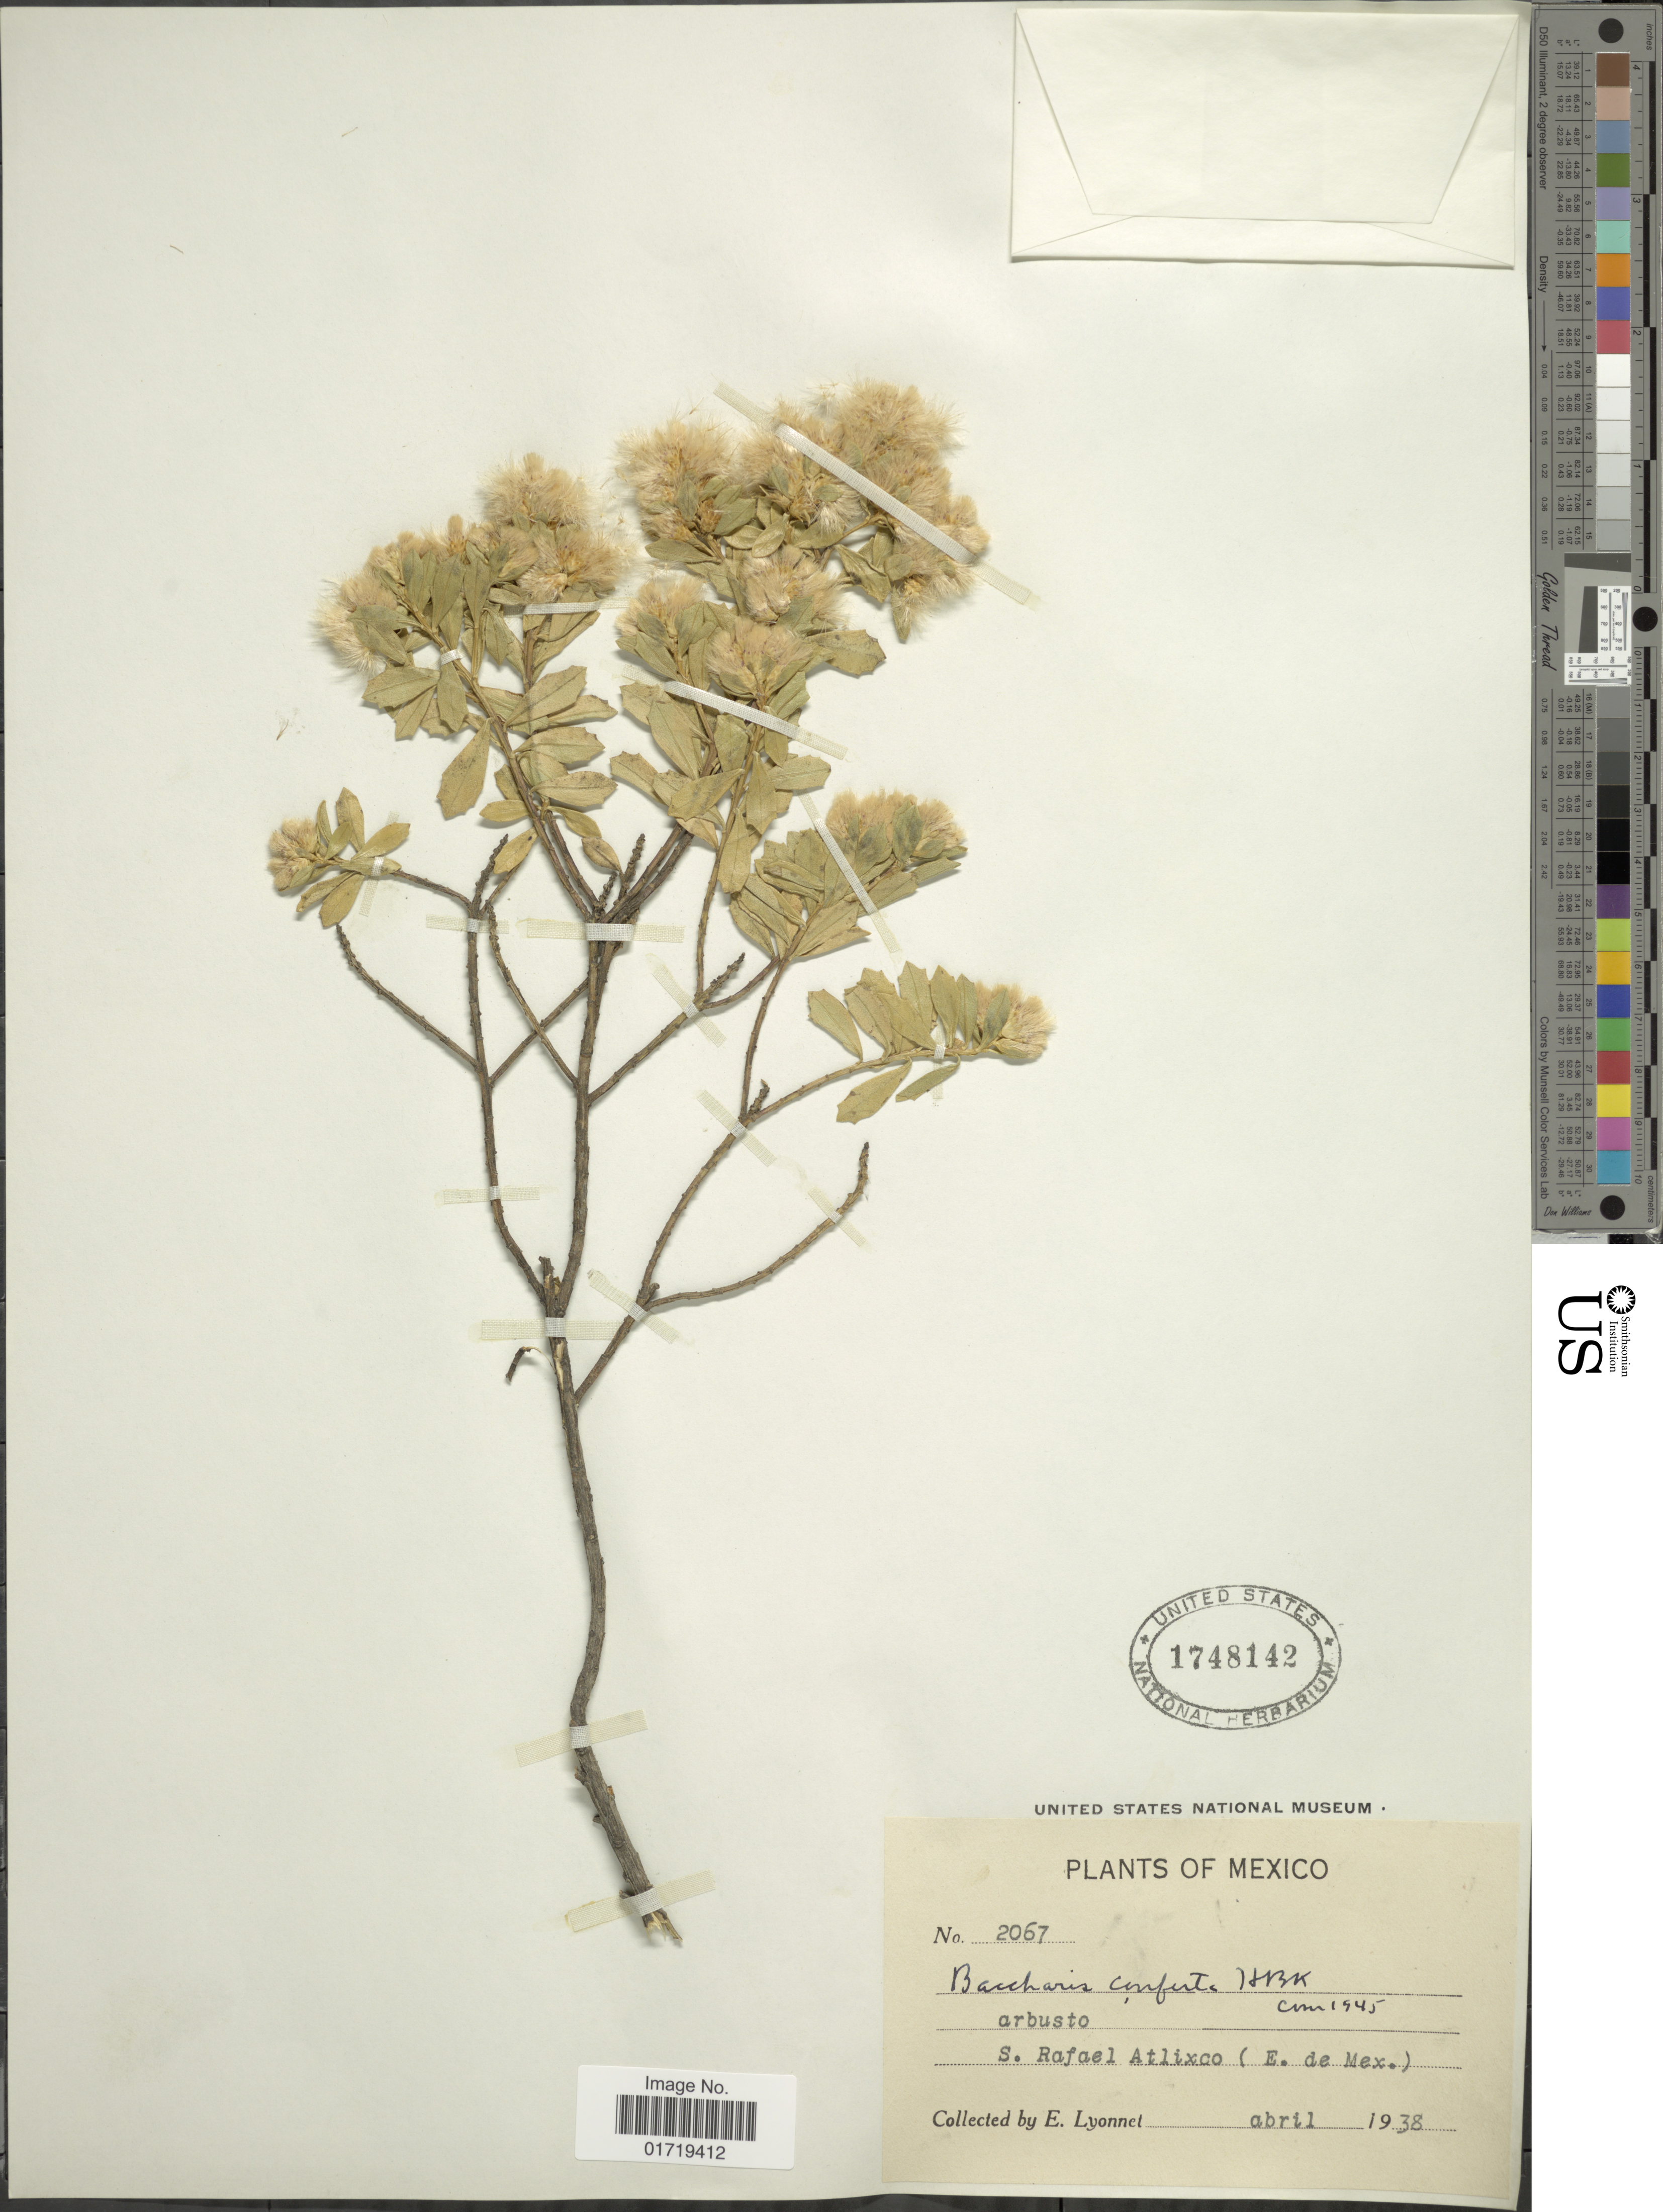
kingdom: Plantae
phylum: Tracheophyta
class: Magnoliopsida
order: Asterales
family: Asteraceae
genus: Baccharis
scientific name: Baccharis conferta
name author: Kunth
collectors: E. Lyonnet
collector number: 2067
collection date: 1938-04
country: Mexico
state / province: México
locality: S. Rafael Atlixco (E. de Mex.)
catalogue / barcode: US 1748142